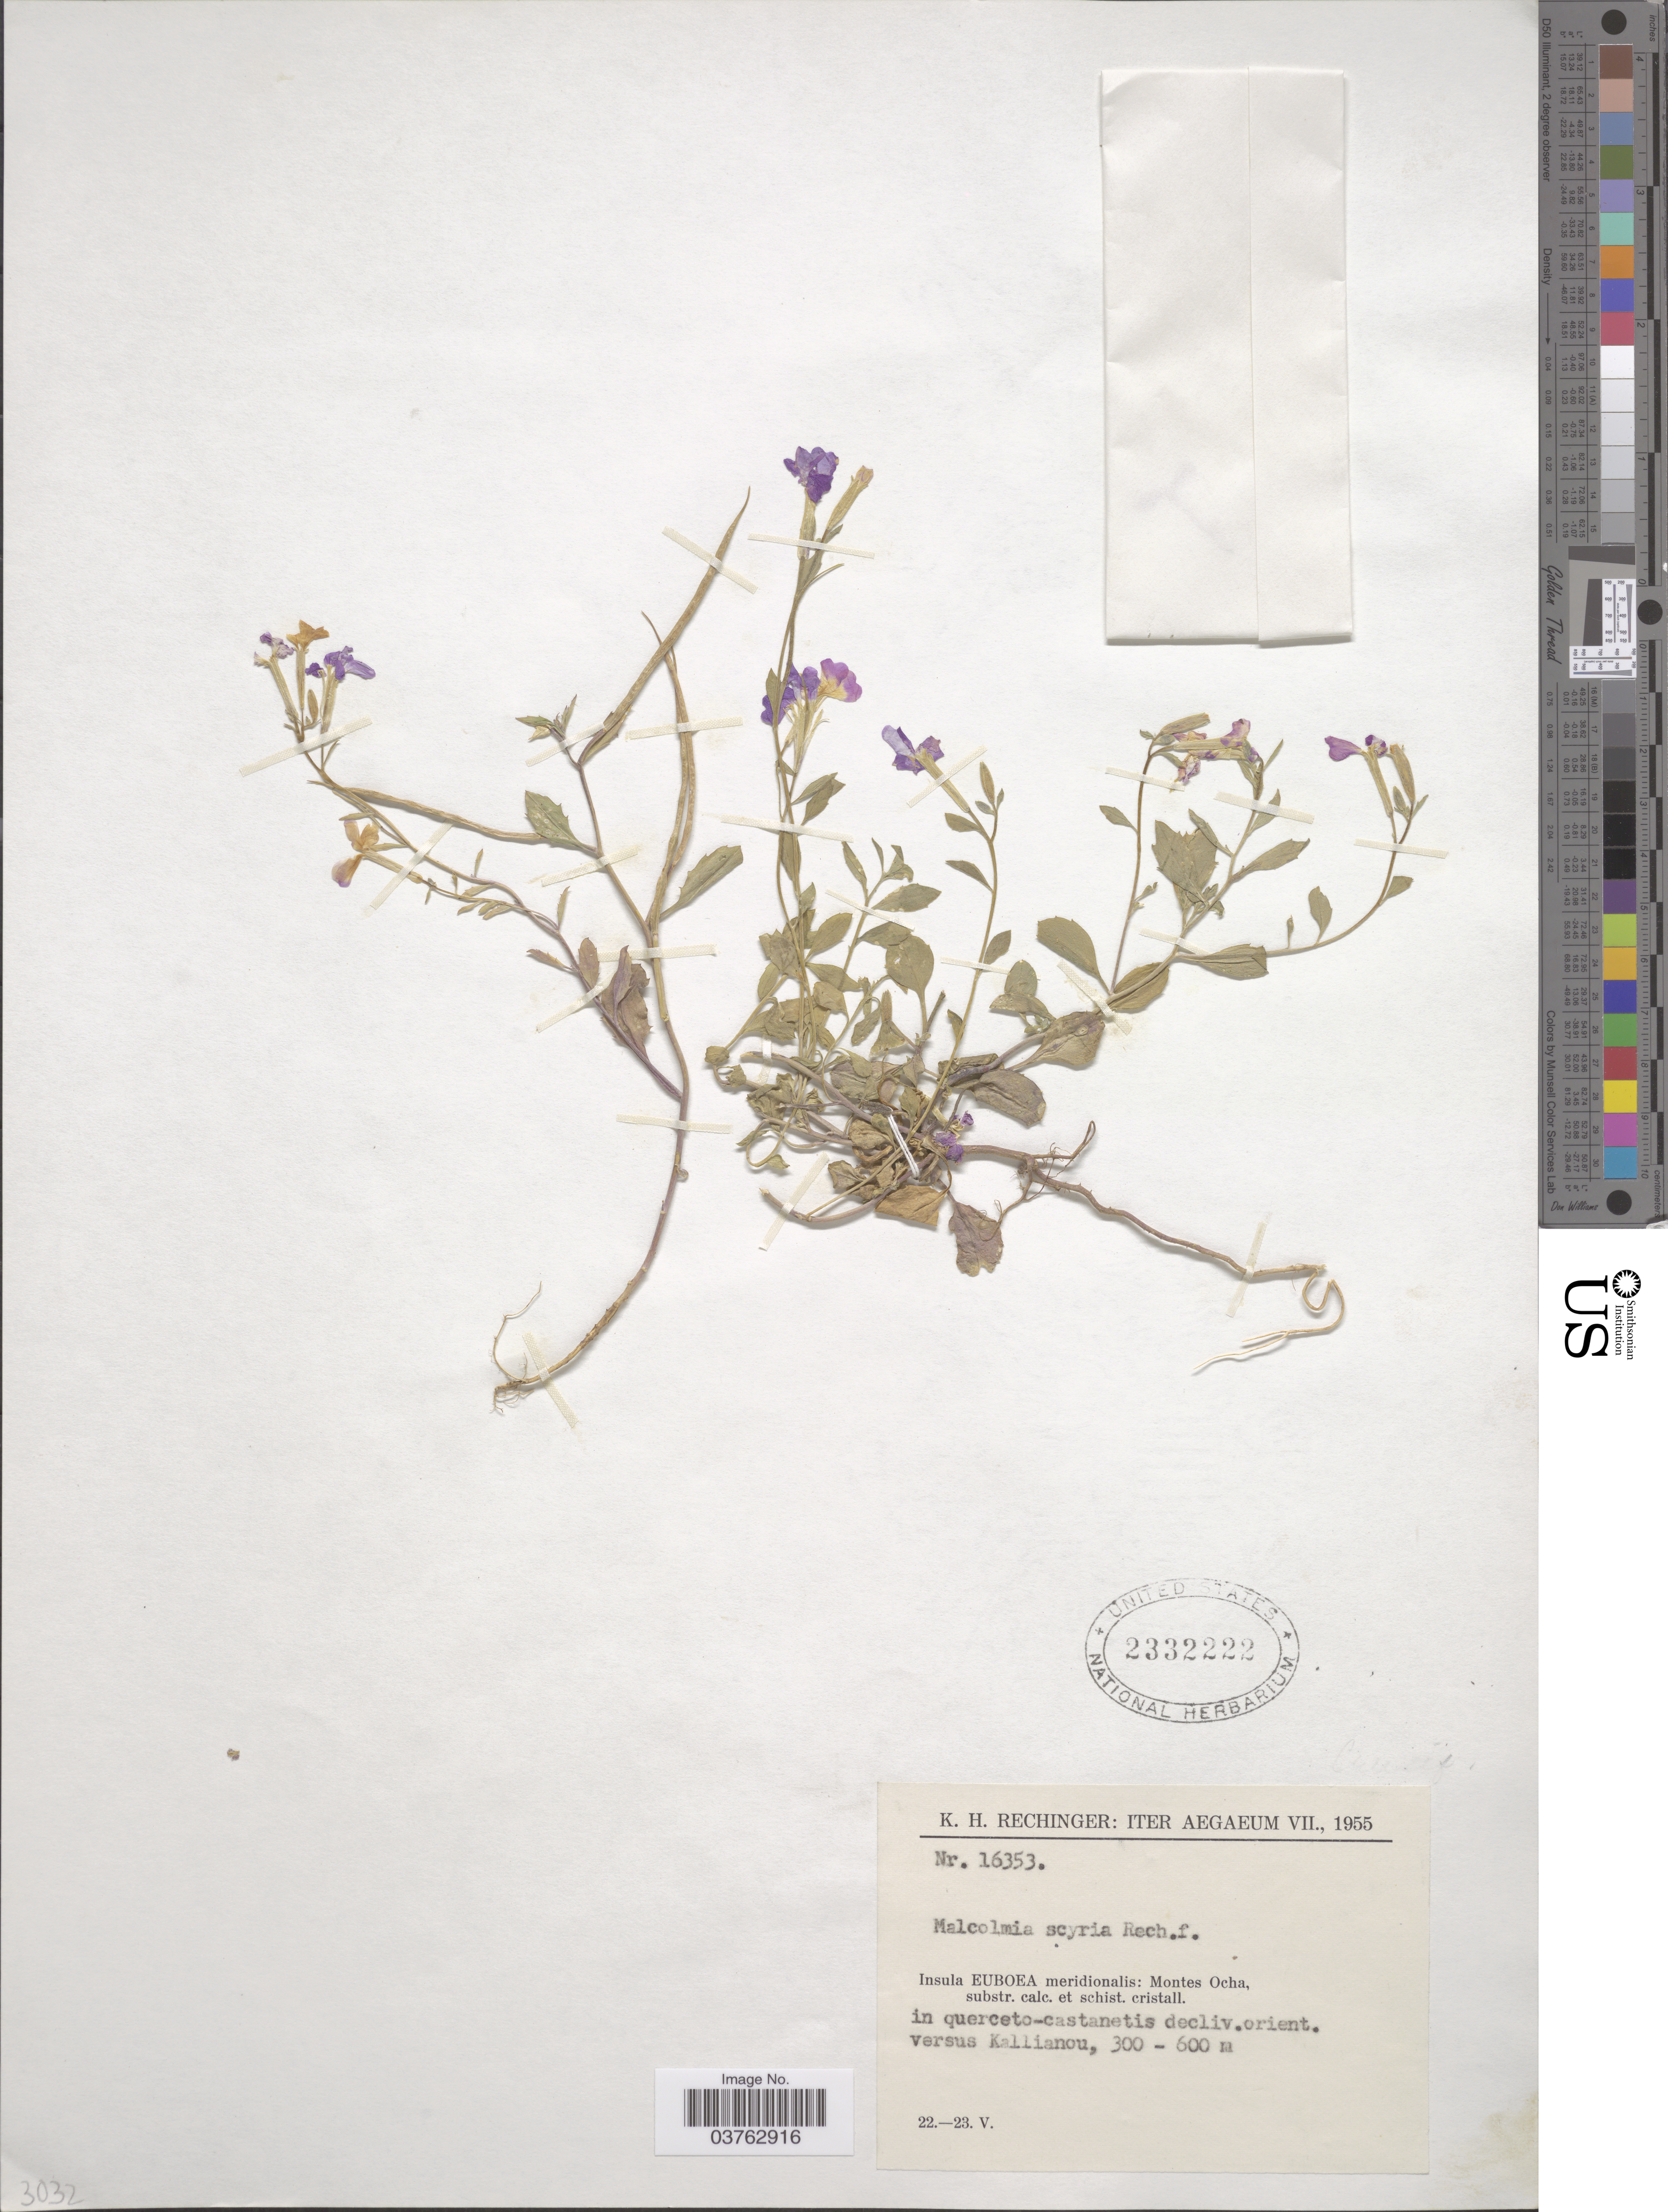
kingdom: Plantae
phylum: Tracheophyta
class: Magnoliopsida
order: Brassicales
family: Brassicaceae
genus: Malcolmia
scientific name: Malcolmia scyria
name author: Rech.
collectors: K. H. Rechinger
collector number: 16353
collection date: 1955-05-22/1955-05-23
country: Greece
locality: Aegaeum. Insula Euboea meridionalis: Montes Ocha, in querceto-castanetis decliv. orient. versus Kallianou.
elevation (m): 300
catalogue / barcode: US 2332222